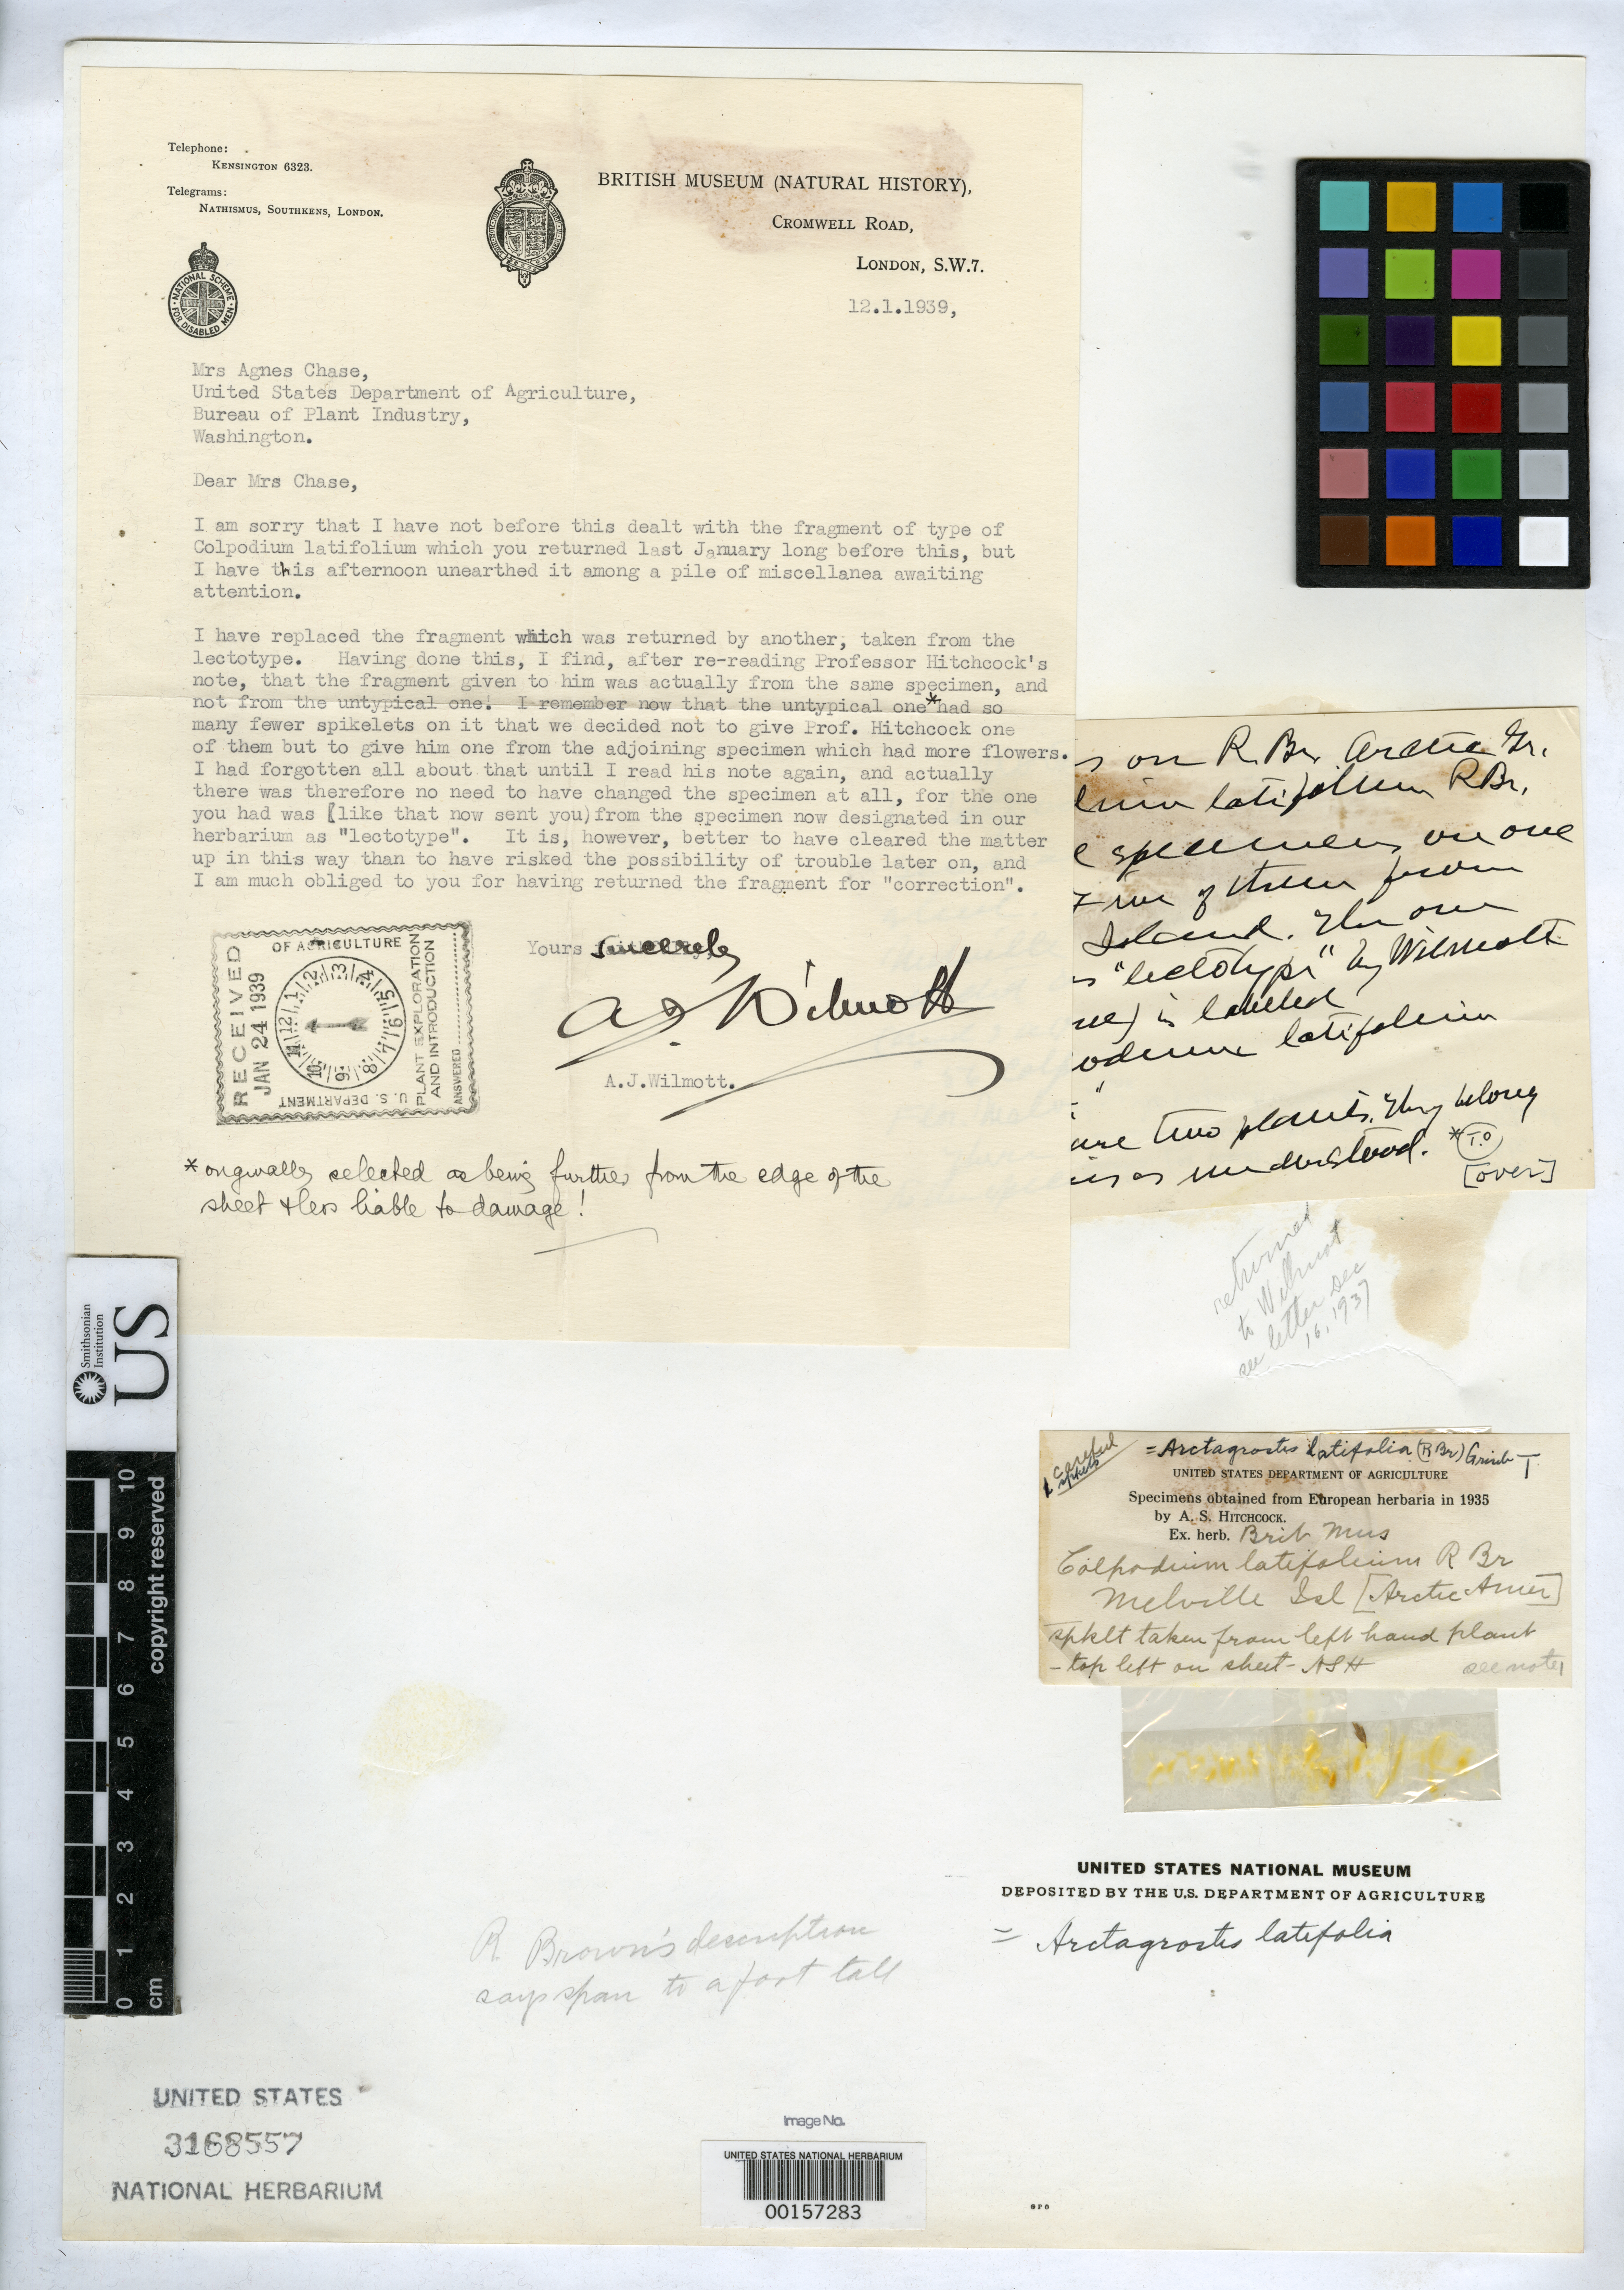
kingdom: Plantae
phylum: Tracheophyta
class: Liliopsida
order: Poales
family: Poaceae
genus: Colpodium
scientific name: Colpodium latifolium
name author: R. Br. in Parry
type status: Type Fragment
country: Canada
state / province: Northwest Territories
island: Melville Island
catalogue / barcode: US 3168557